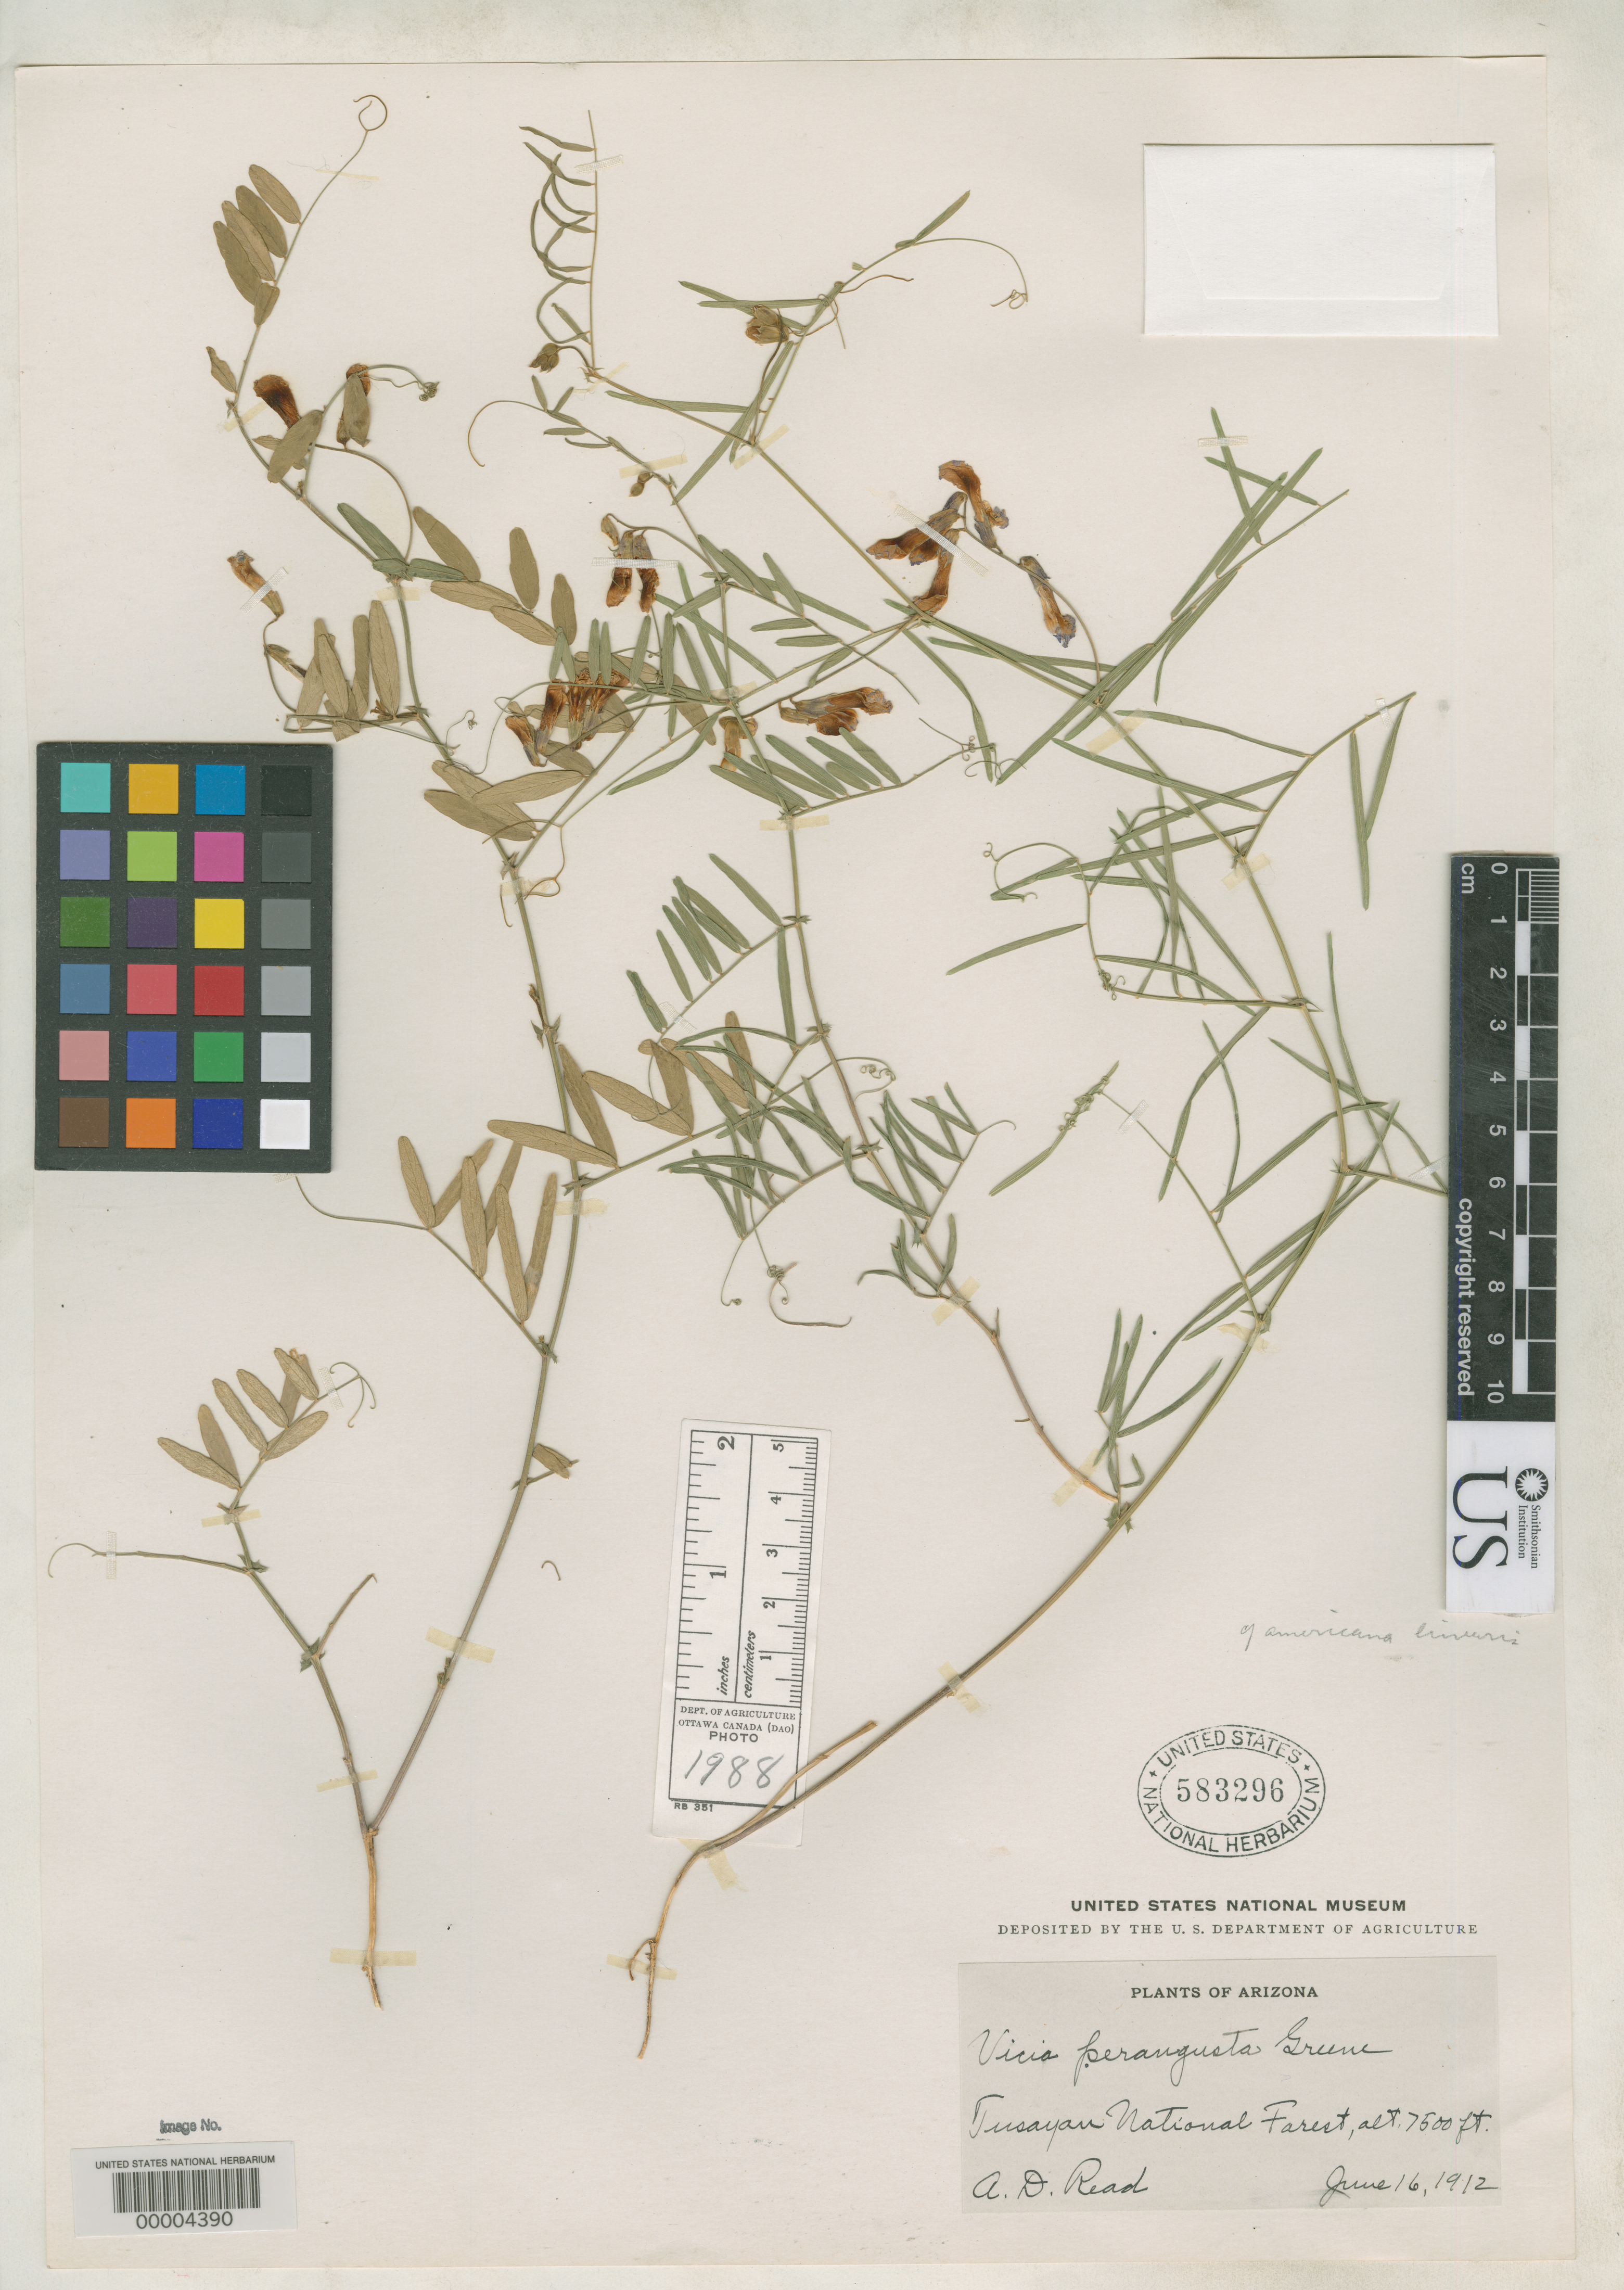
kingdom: Plantae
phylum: Tracheophyta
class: Magnoliopsida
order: Fabales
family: Fabaceae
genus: Vicia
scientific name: Vicia perangusta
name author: Greene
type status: Holotype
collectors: A. D. Read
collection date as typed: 16 Jun 1912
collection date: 1912-06-16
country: United States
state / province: Arizona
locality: Tusayan National Forest; alt. 7500 ft.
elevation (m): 2286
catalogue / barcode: US 583296